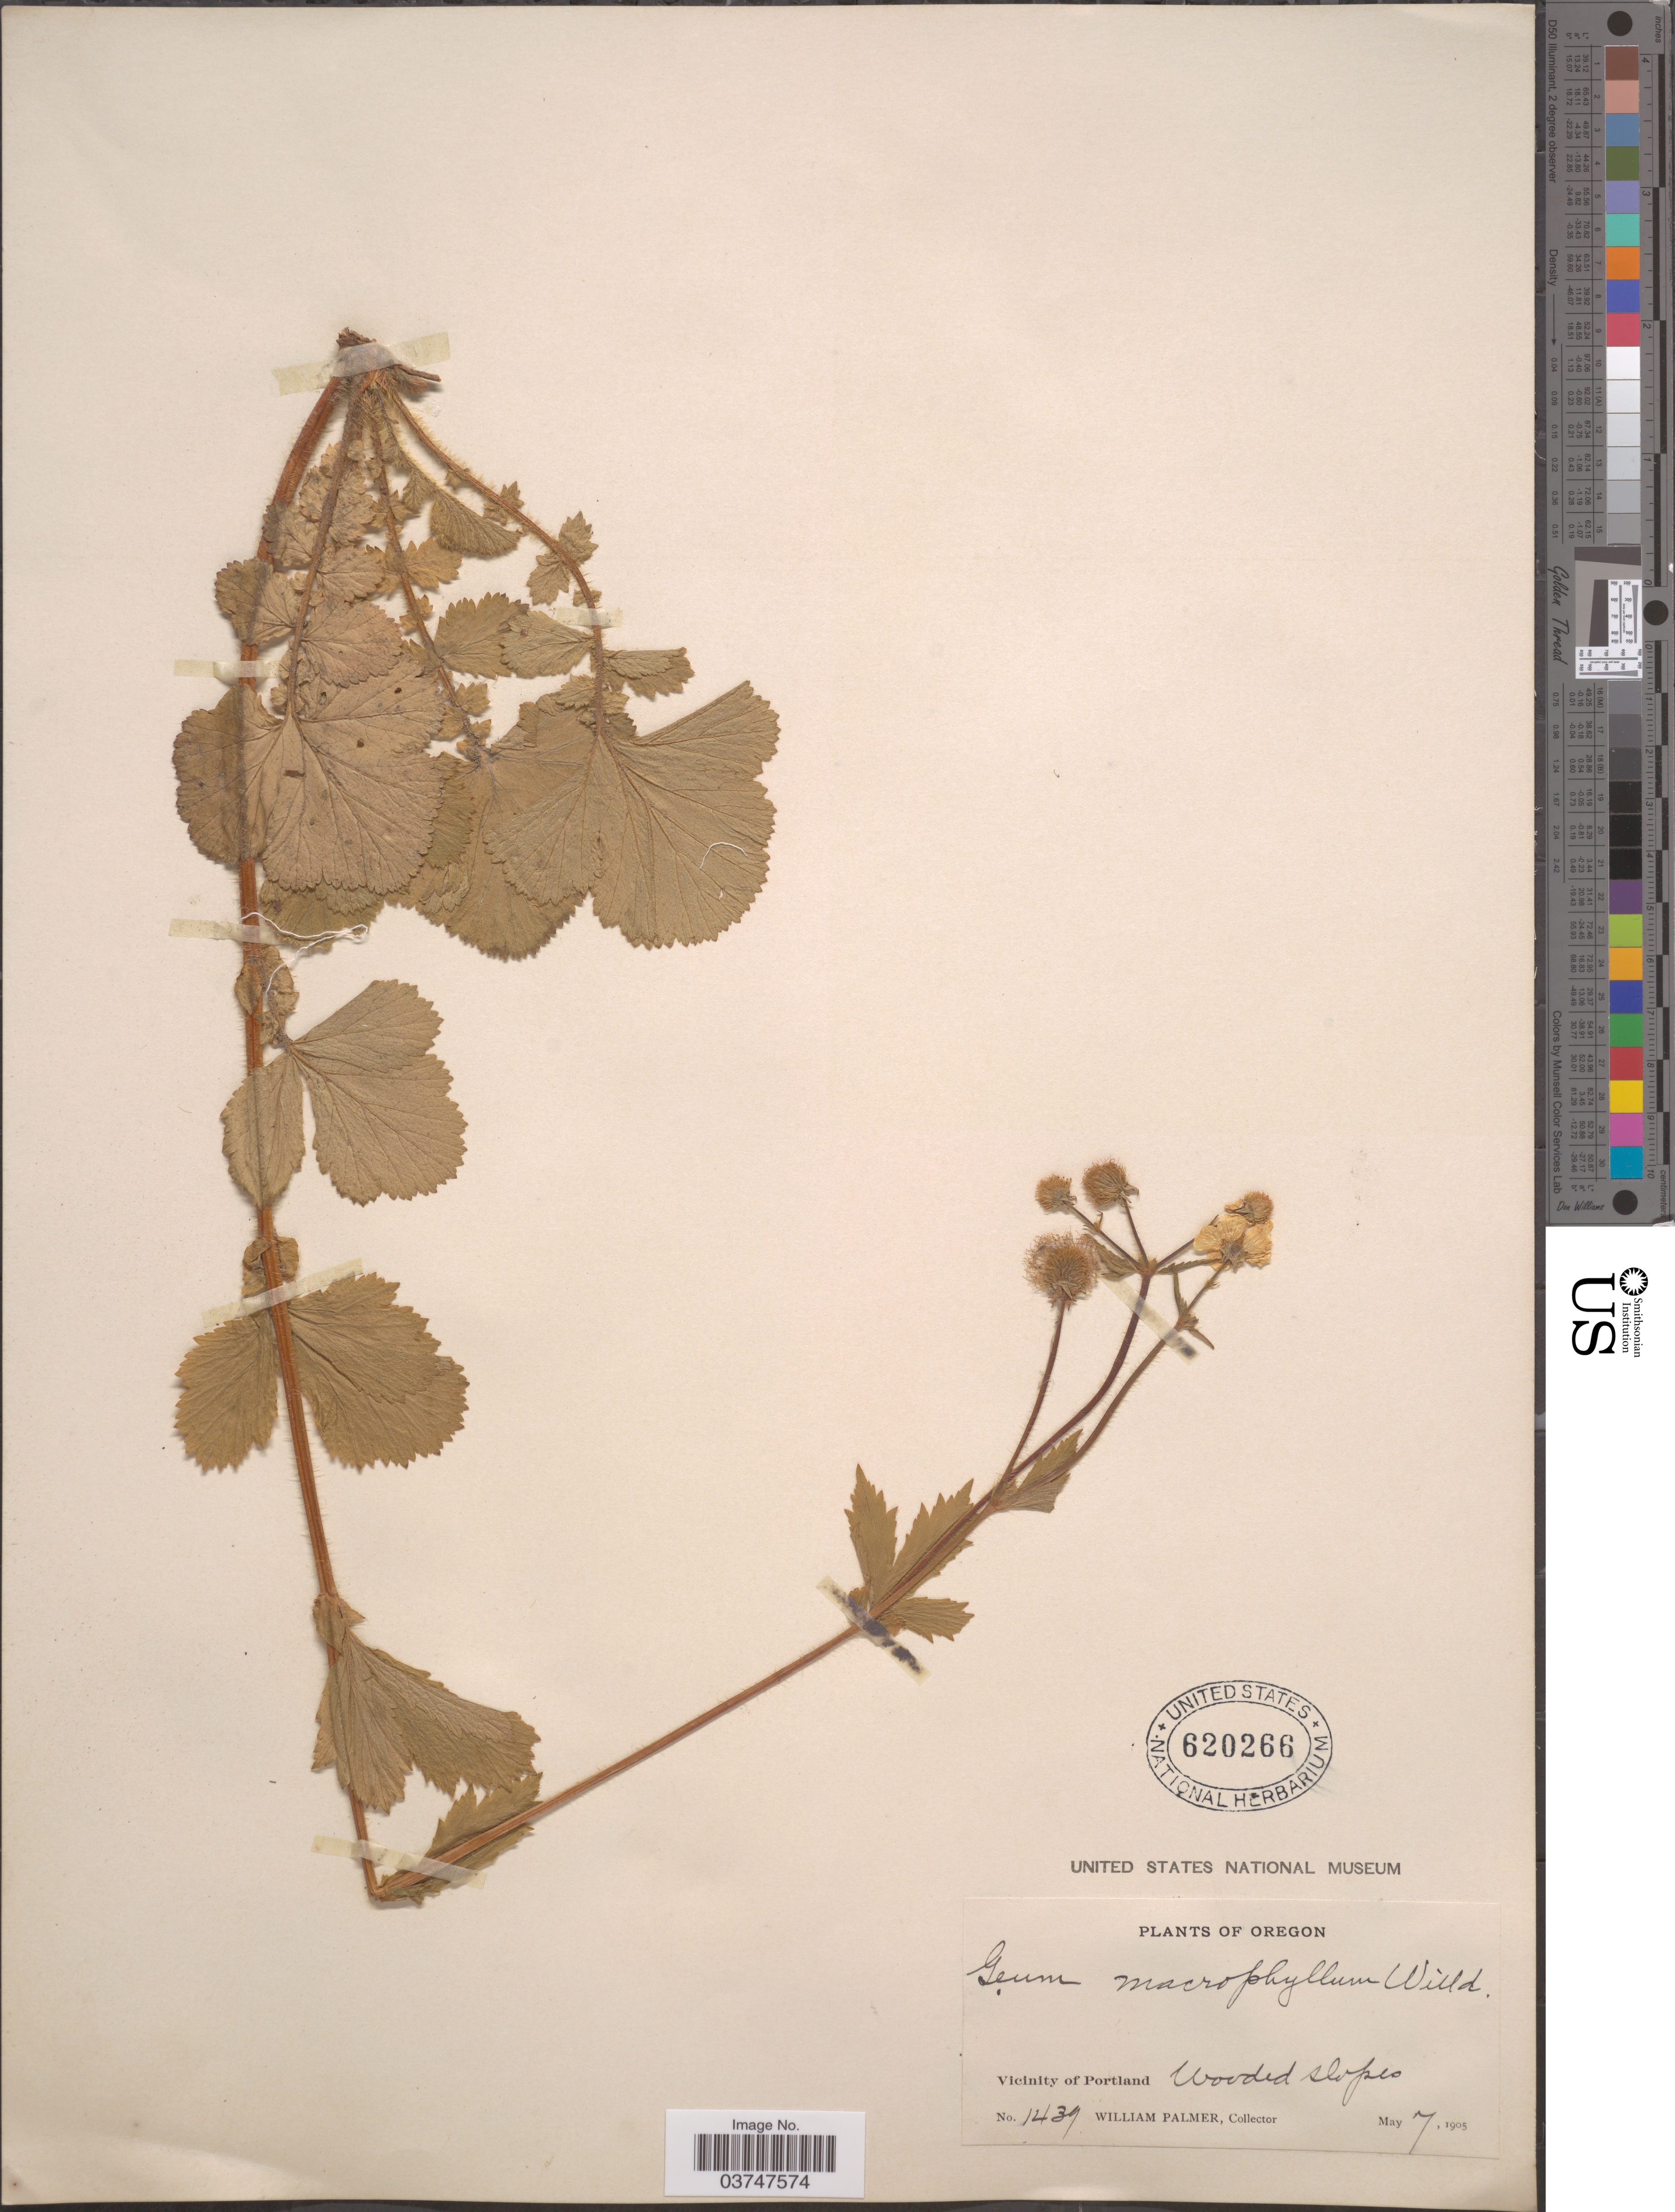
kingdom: Plantae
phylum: Tracheophyta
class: Magnoliopsida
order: Rosales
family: Rosaceae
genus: Geum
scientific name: Geum macrophyllum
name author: Willd.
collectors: W. Palmer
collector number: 1439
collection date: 1905-05-07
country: United States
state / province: Oregon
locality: Vicinity of Portland, Wooded slopes.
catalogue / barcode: US 620266